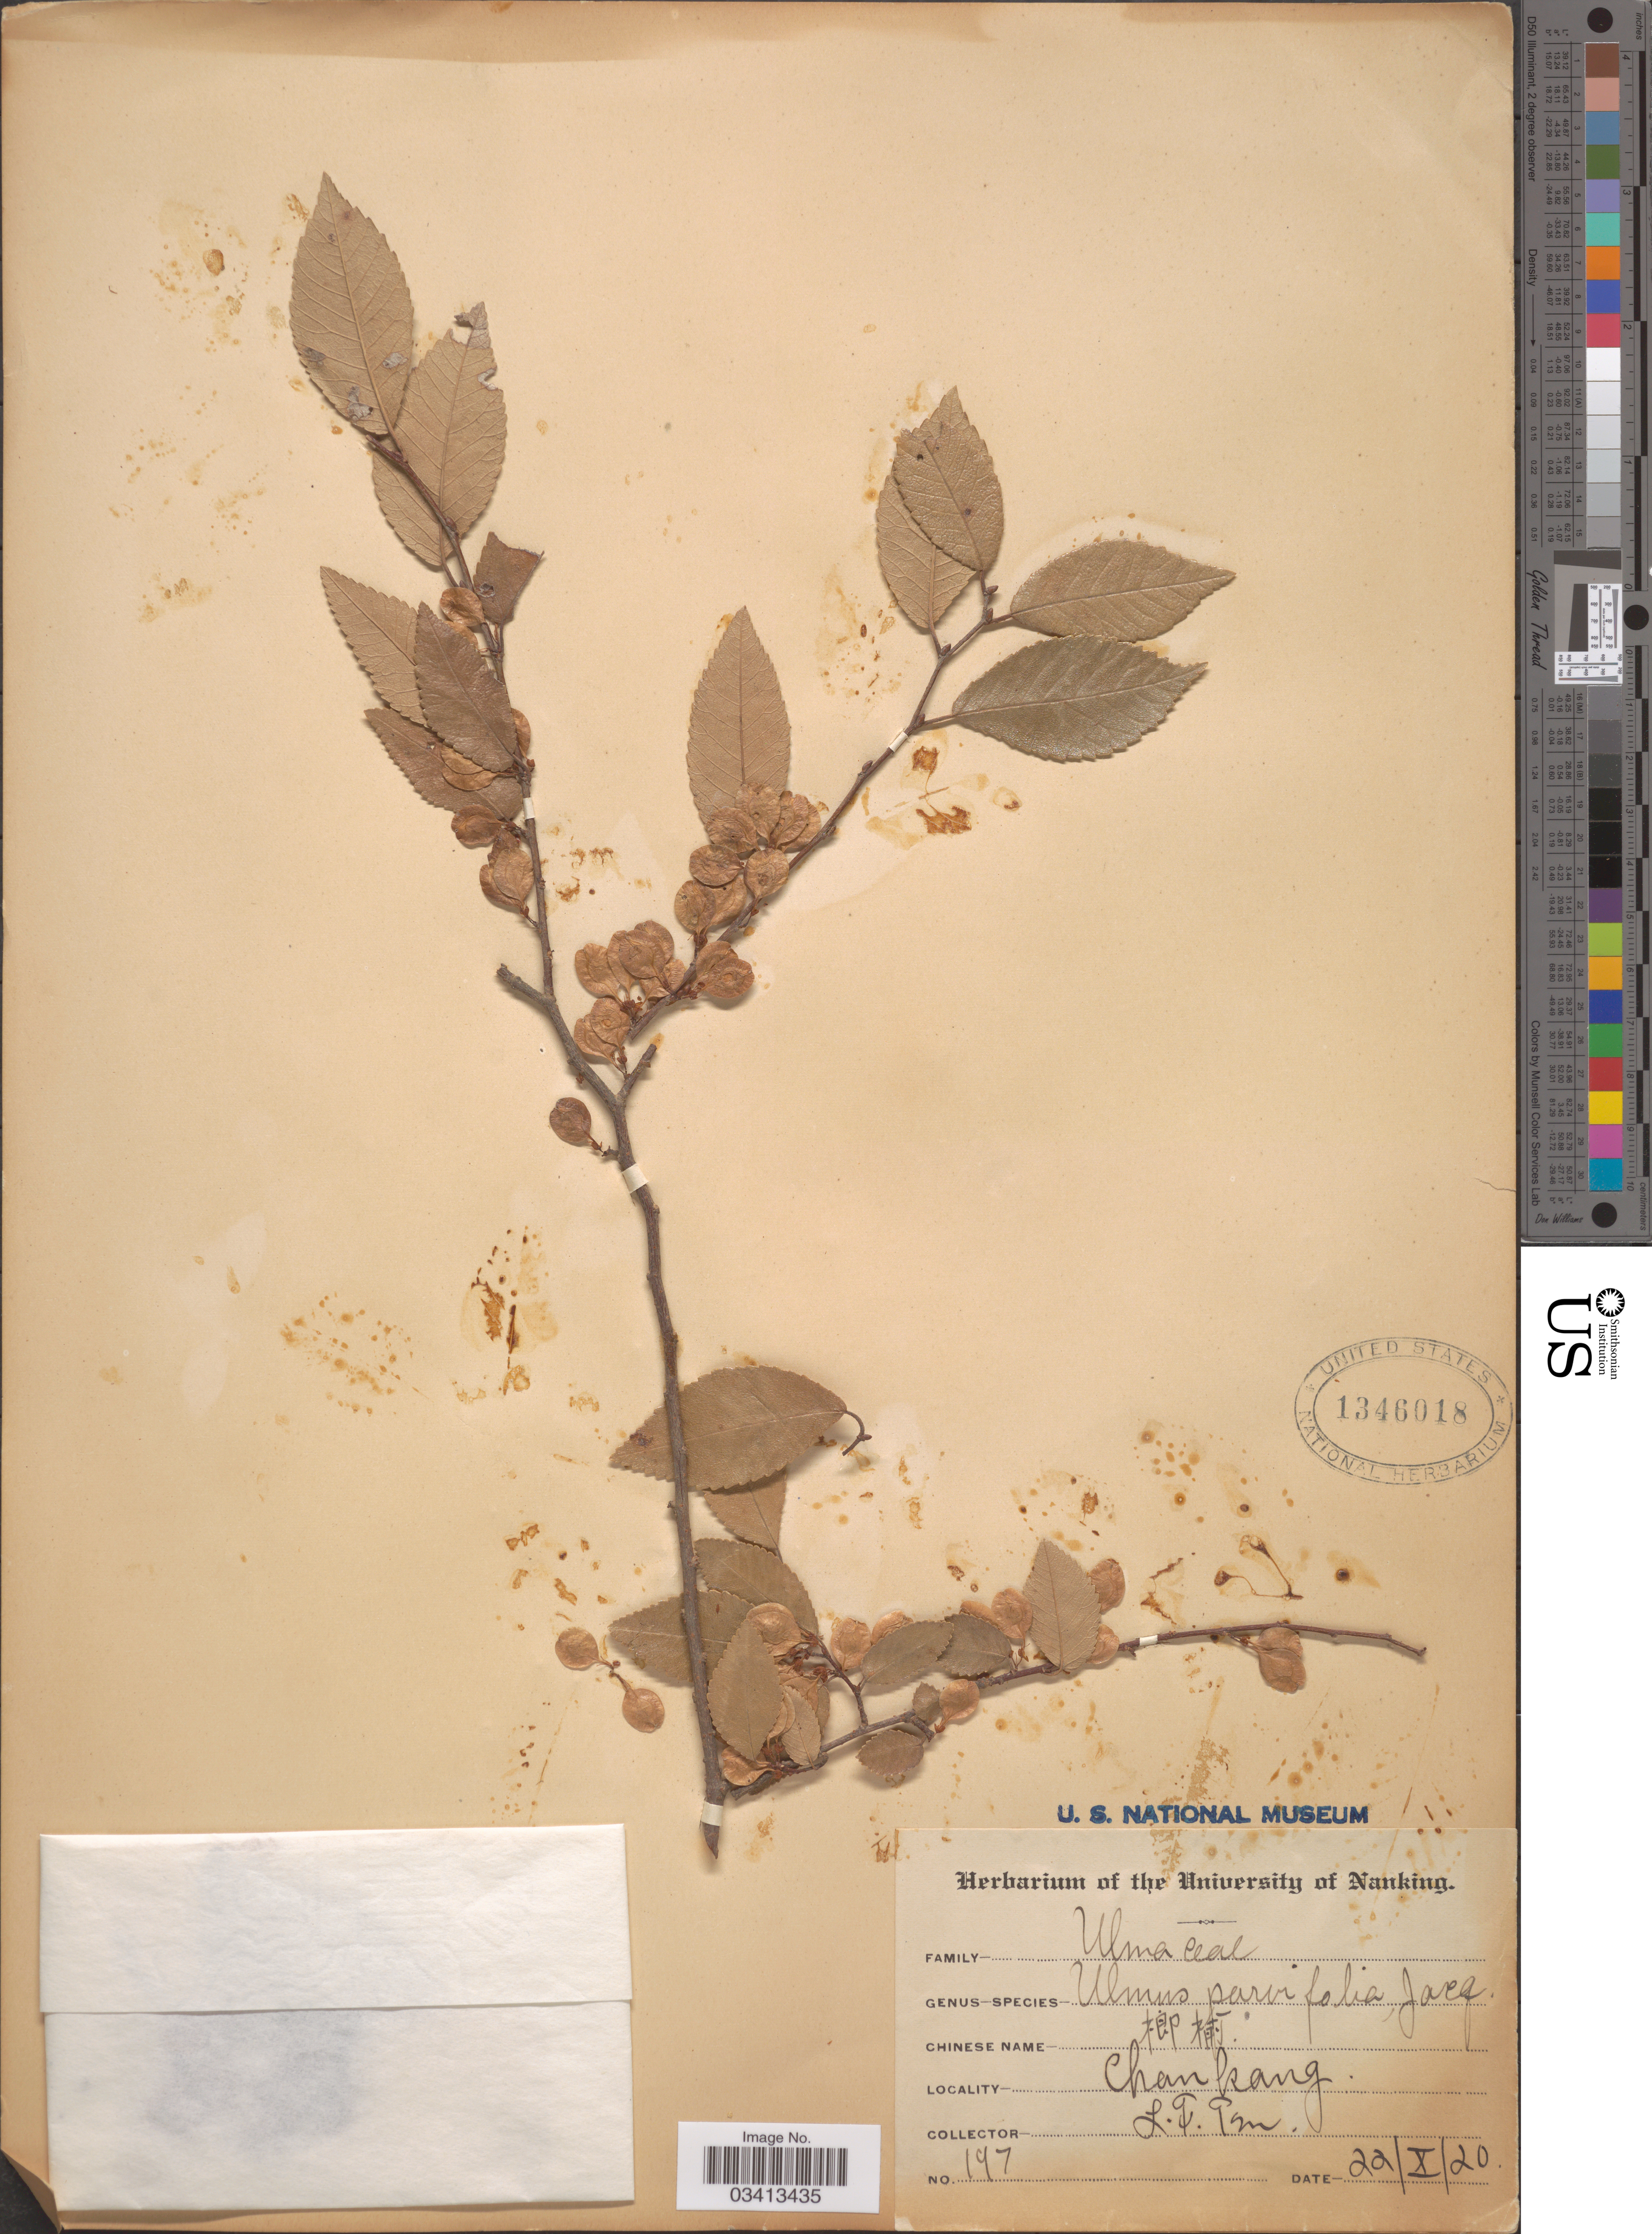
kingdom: Plantae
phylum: Tracheophyta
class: Magnoliopsida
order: Rosales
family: Ulmaceae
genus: Ulmus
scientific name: Ulmus parvifolia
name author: Jacq.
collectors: L. Pen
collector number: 197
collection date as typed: Transcribed d/m/y: 22/10/20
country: China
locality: Chankang.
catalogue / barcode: US 1346018